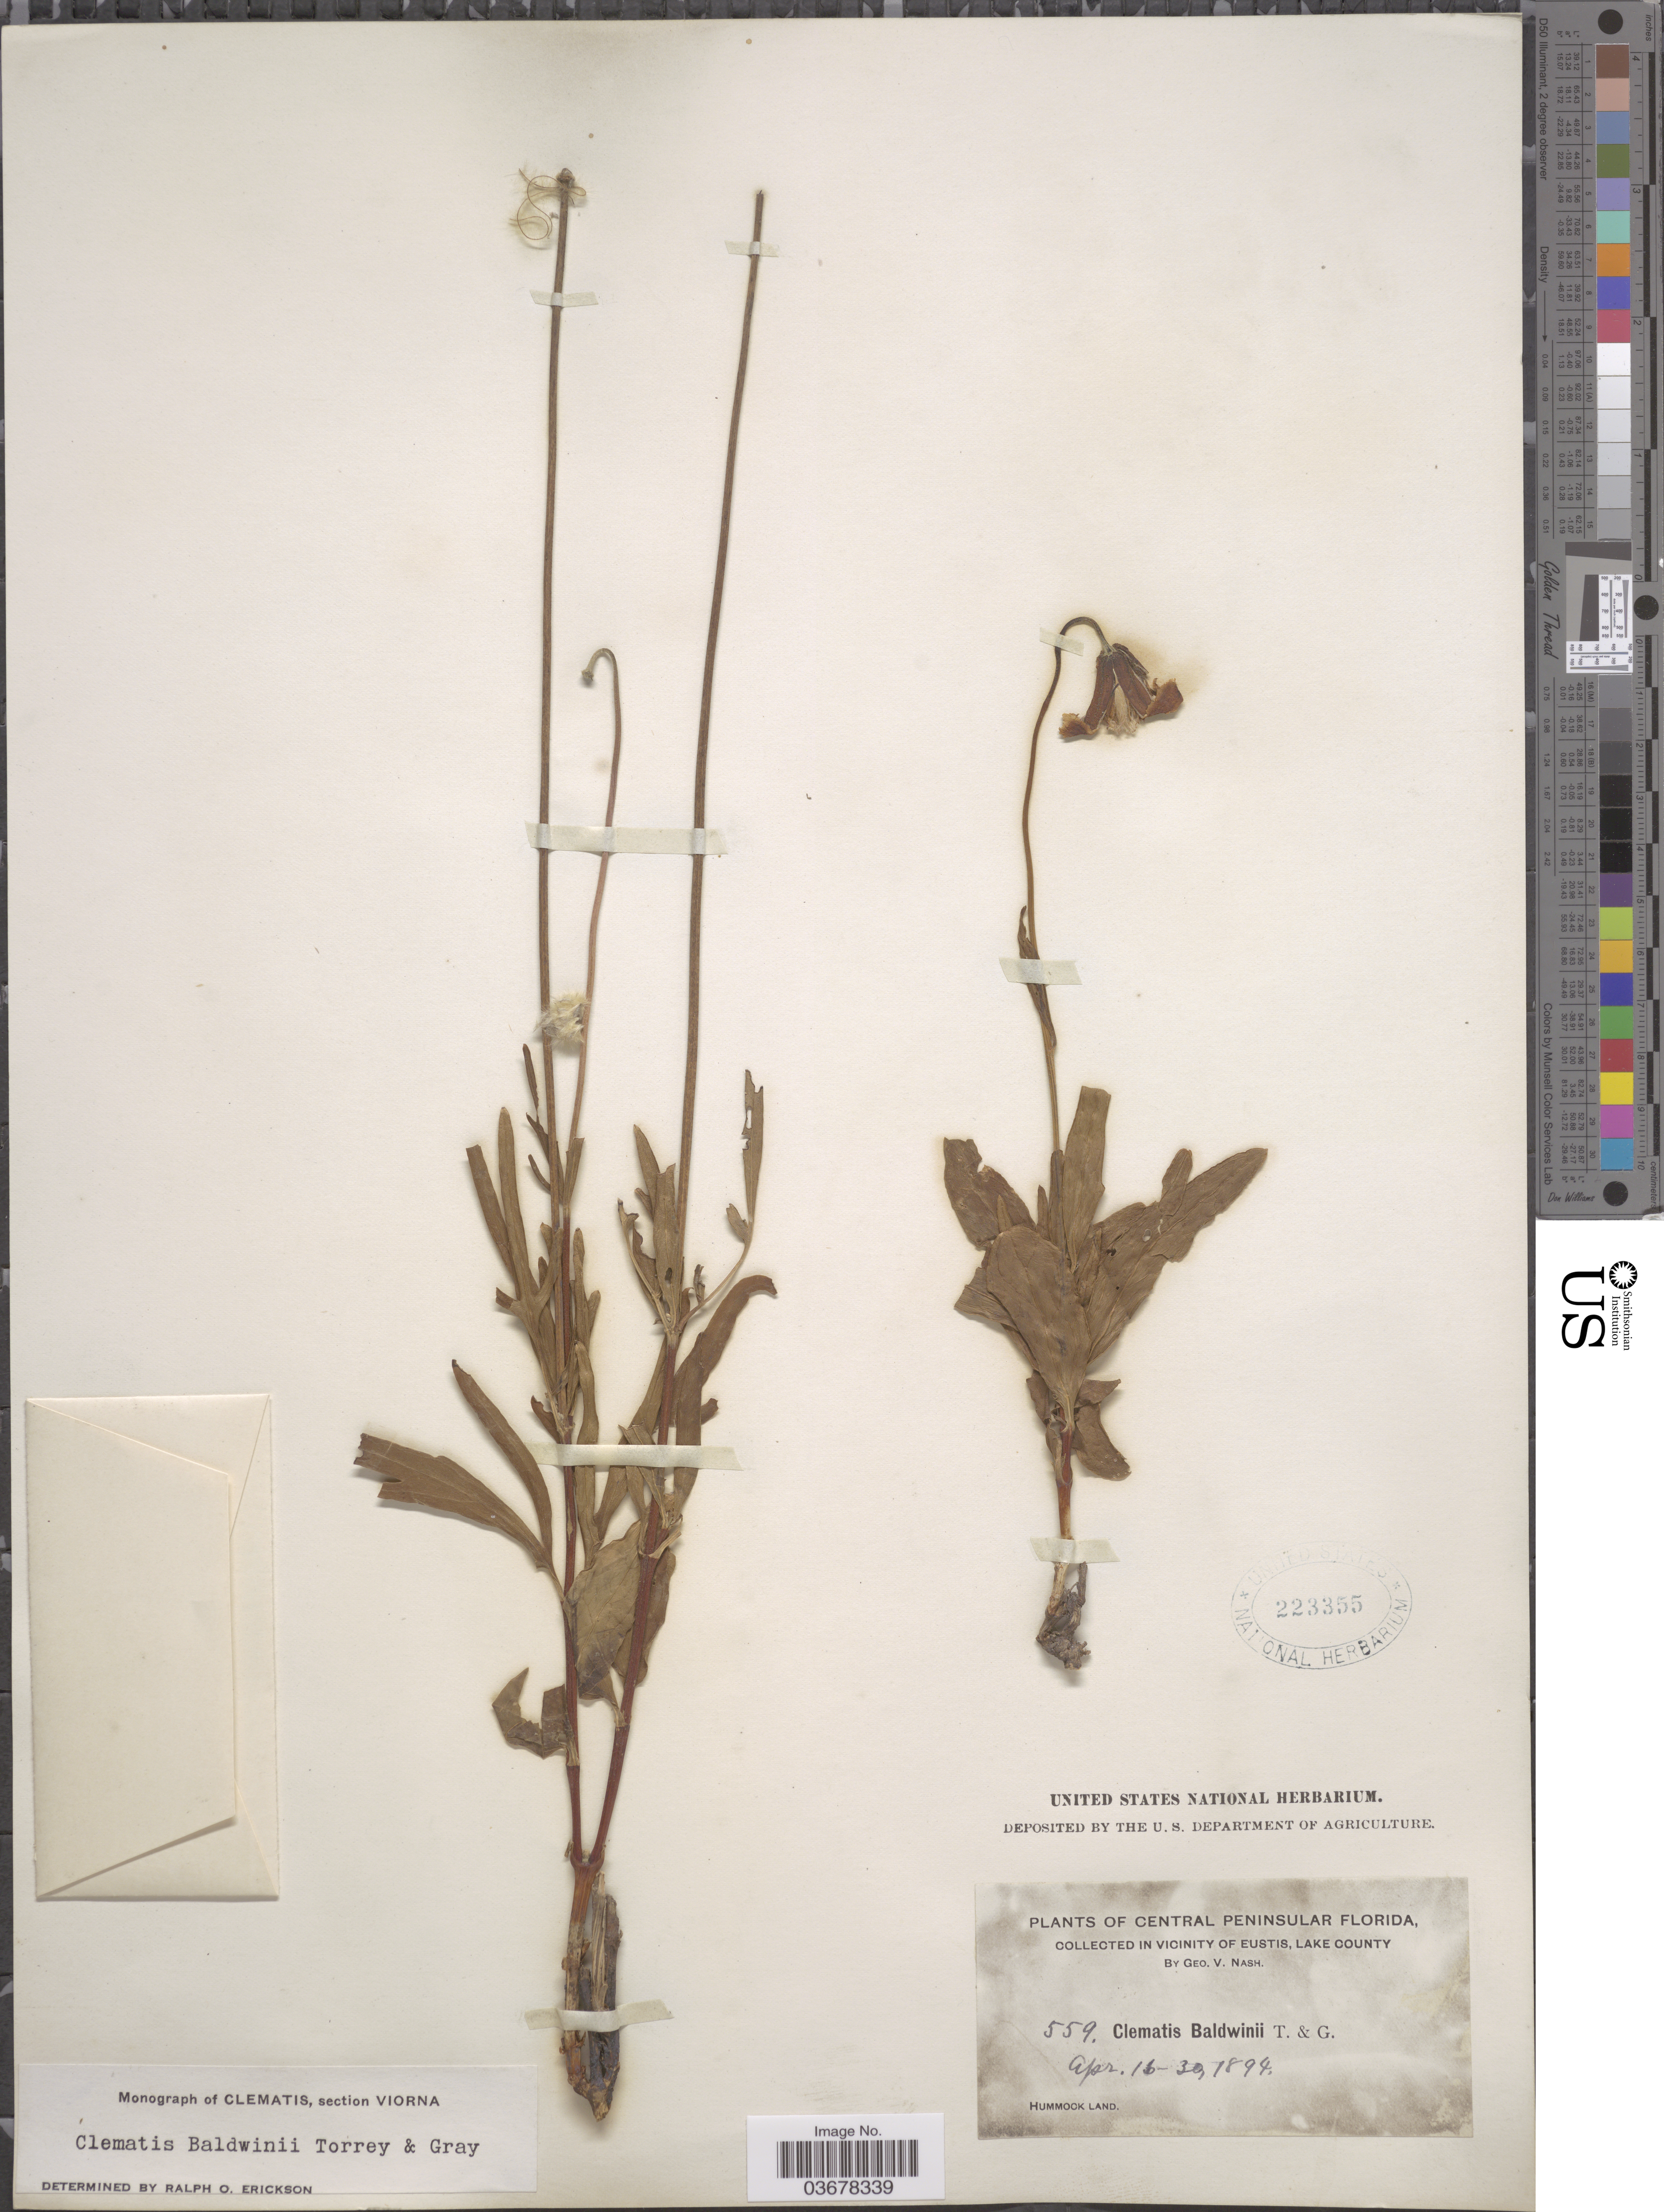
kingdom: Plantae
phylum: Tracheophyta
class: Magnoliopsida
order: Ranunculales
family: Ranunculaceae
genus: Clematis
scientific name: Clematis viorna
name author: L.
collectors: G. V. Nash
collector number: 559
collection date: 1894-04-16/1894-04-30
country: United States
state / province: Florida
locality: Central Peninsular Florida. In vicinity of Eustis, Lake County. Hummock Land.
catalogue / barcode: US 223355